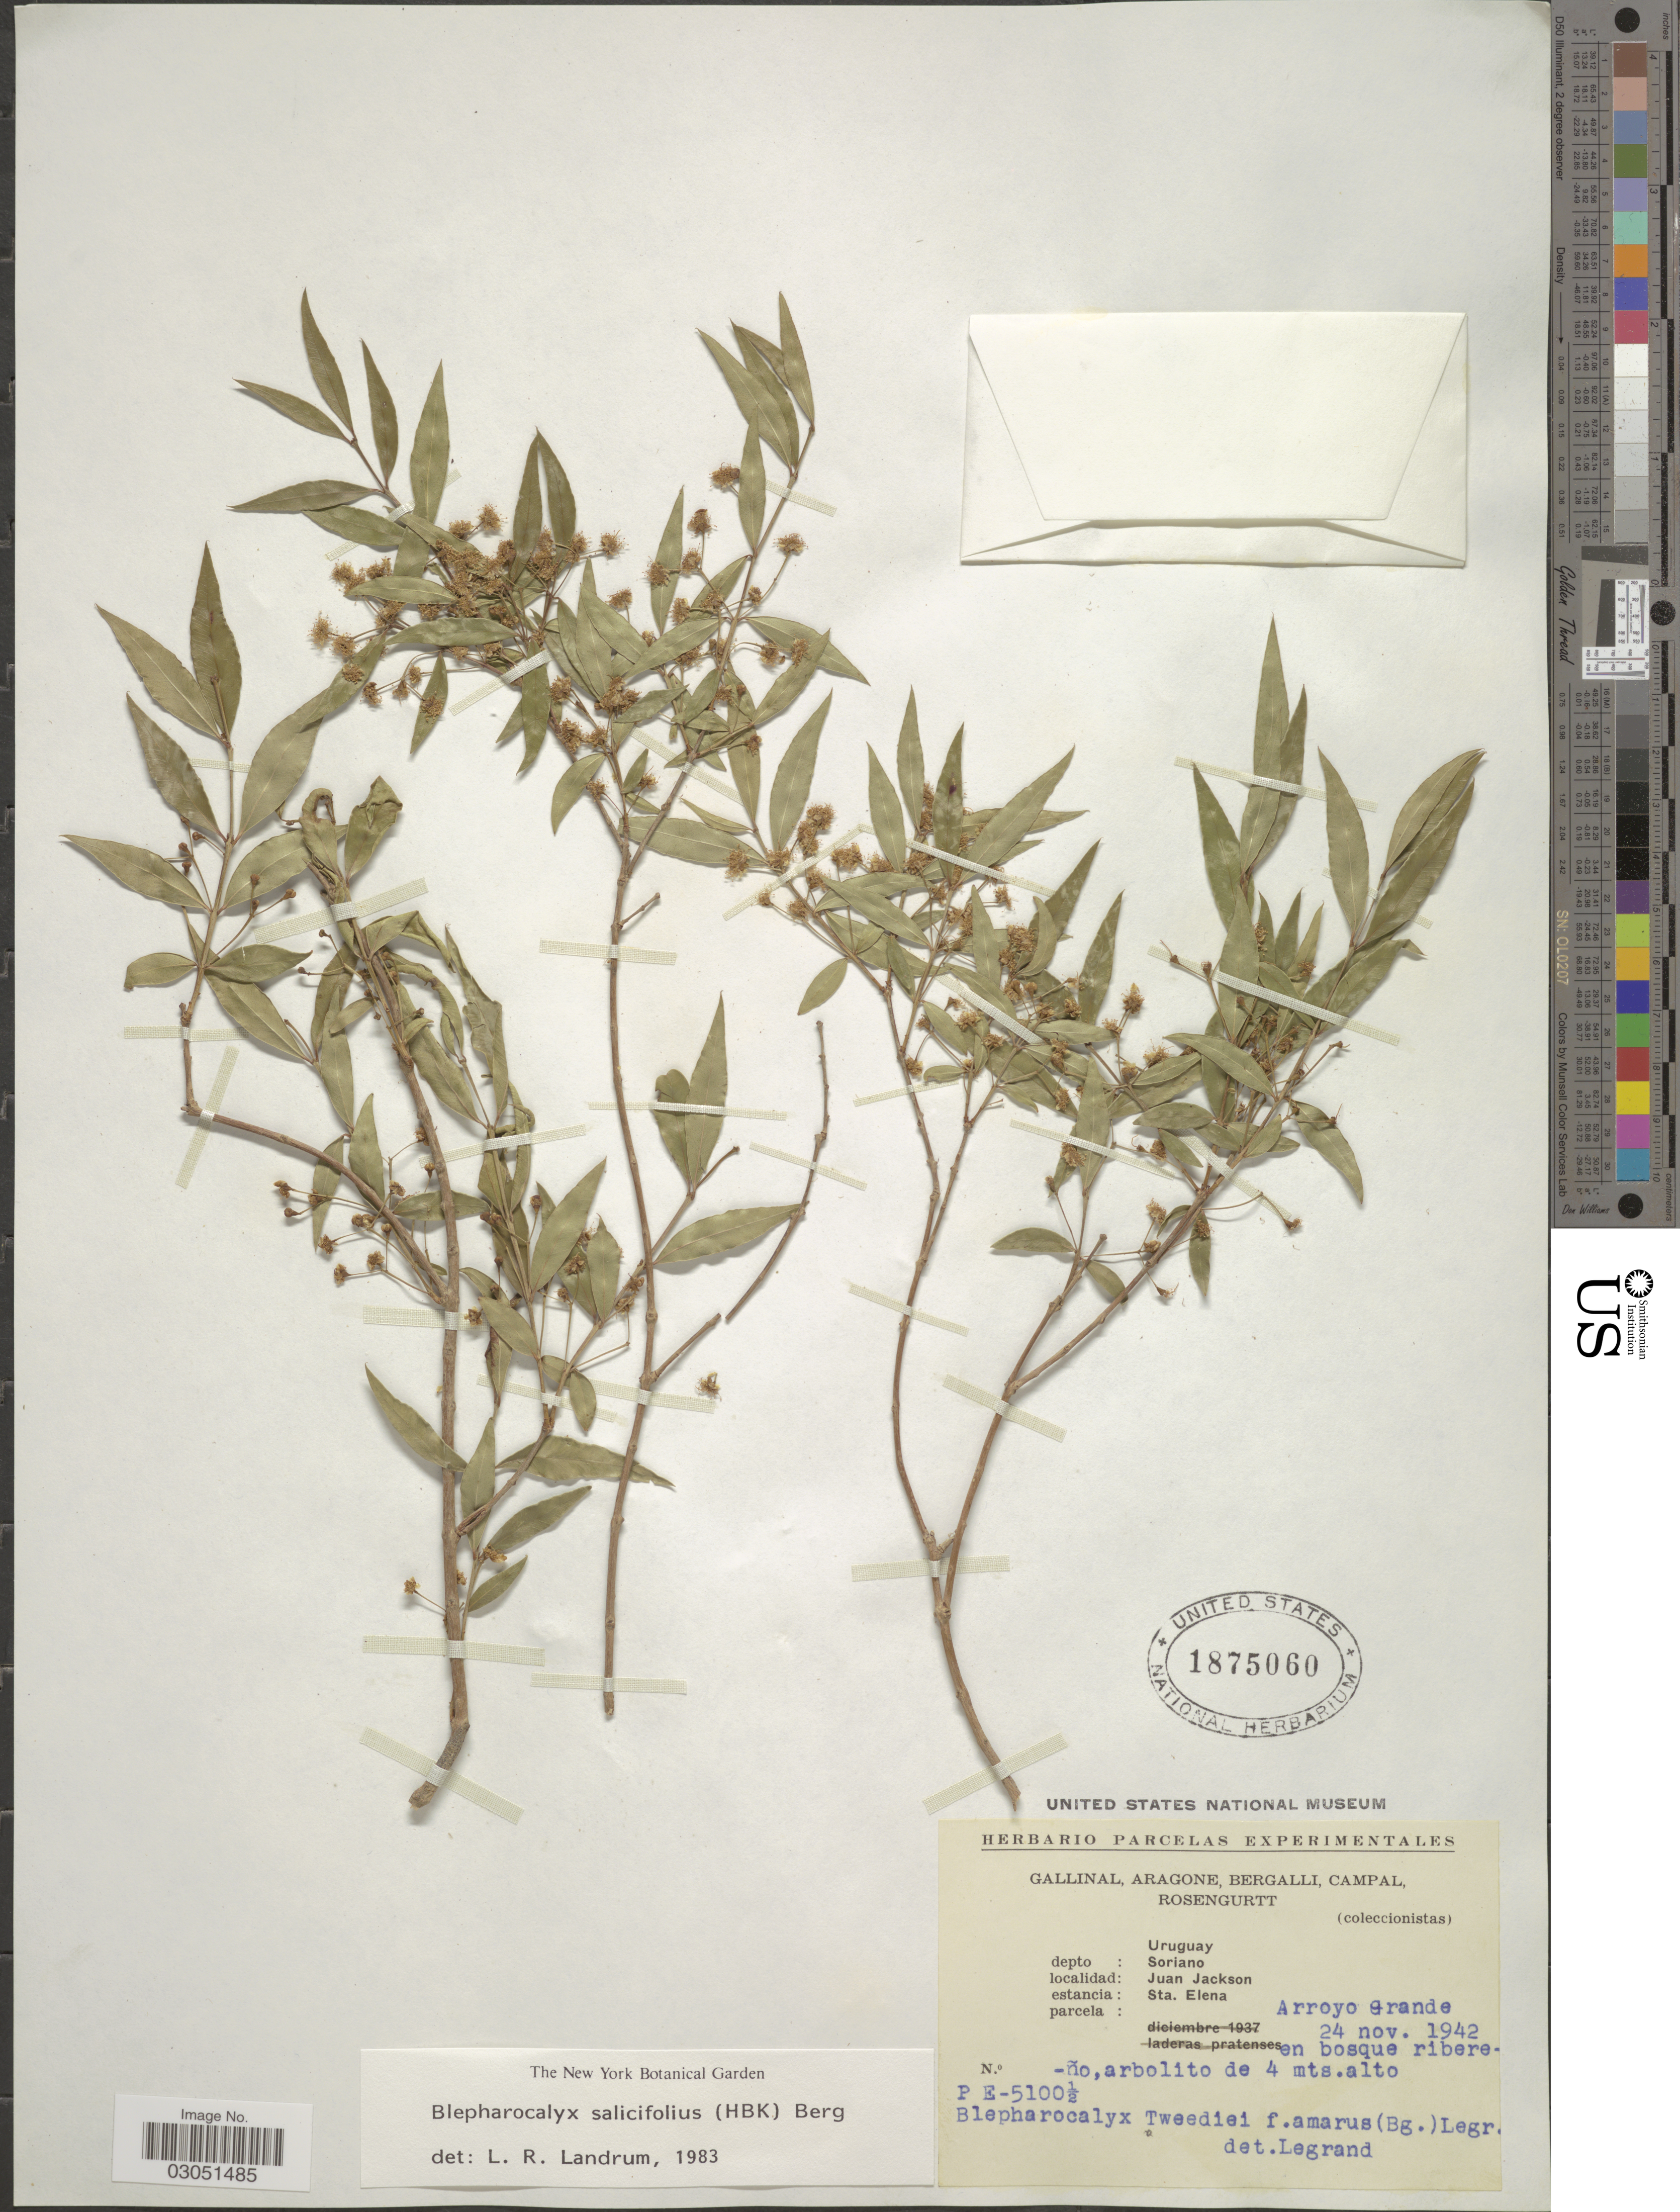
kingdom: Plantae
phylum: Tracheophyta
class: Magnoliopsida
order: Myrtales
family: Myrtaceae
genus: Blepharocalyx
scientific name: Blepharocalyx salicifolius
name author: (Kunth) O. Berg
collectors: -. Gallinal, -- Aragone, -- Bergalli, -- Campal & Rosengurtt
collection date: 1942-11-24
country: Uruguay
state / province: Soriano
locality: Depto: Soriano, Juan Jackson, estancia: Sta. Elena, Arroyo Grande.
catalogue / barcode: US 1875060